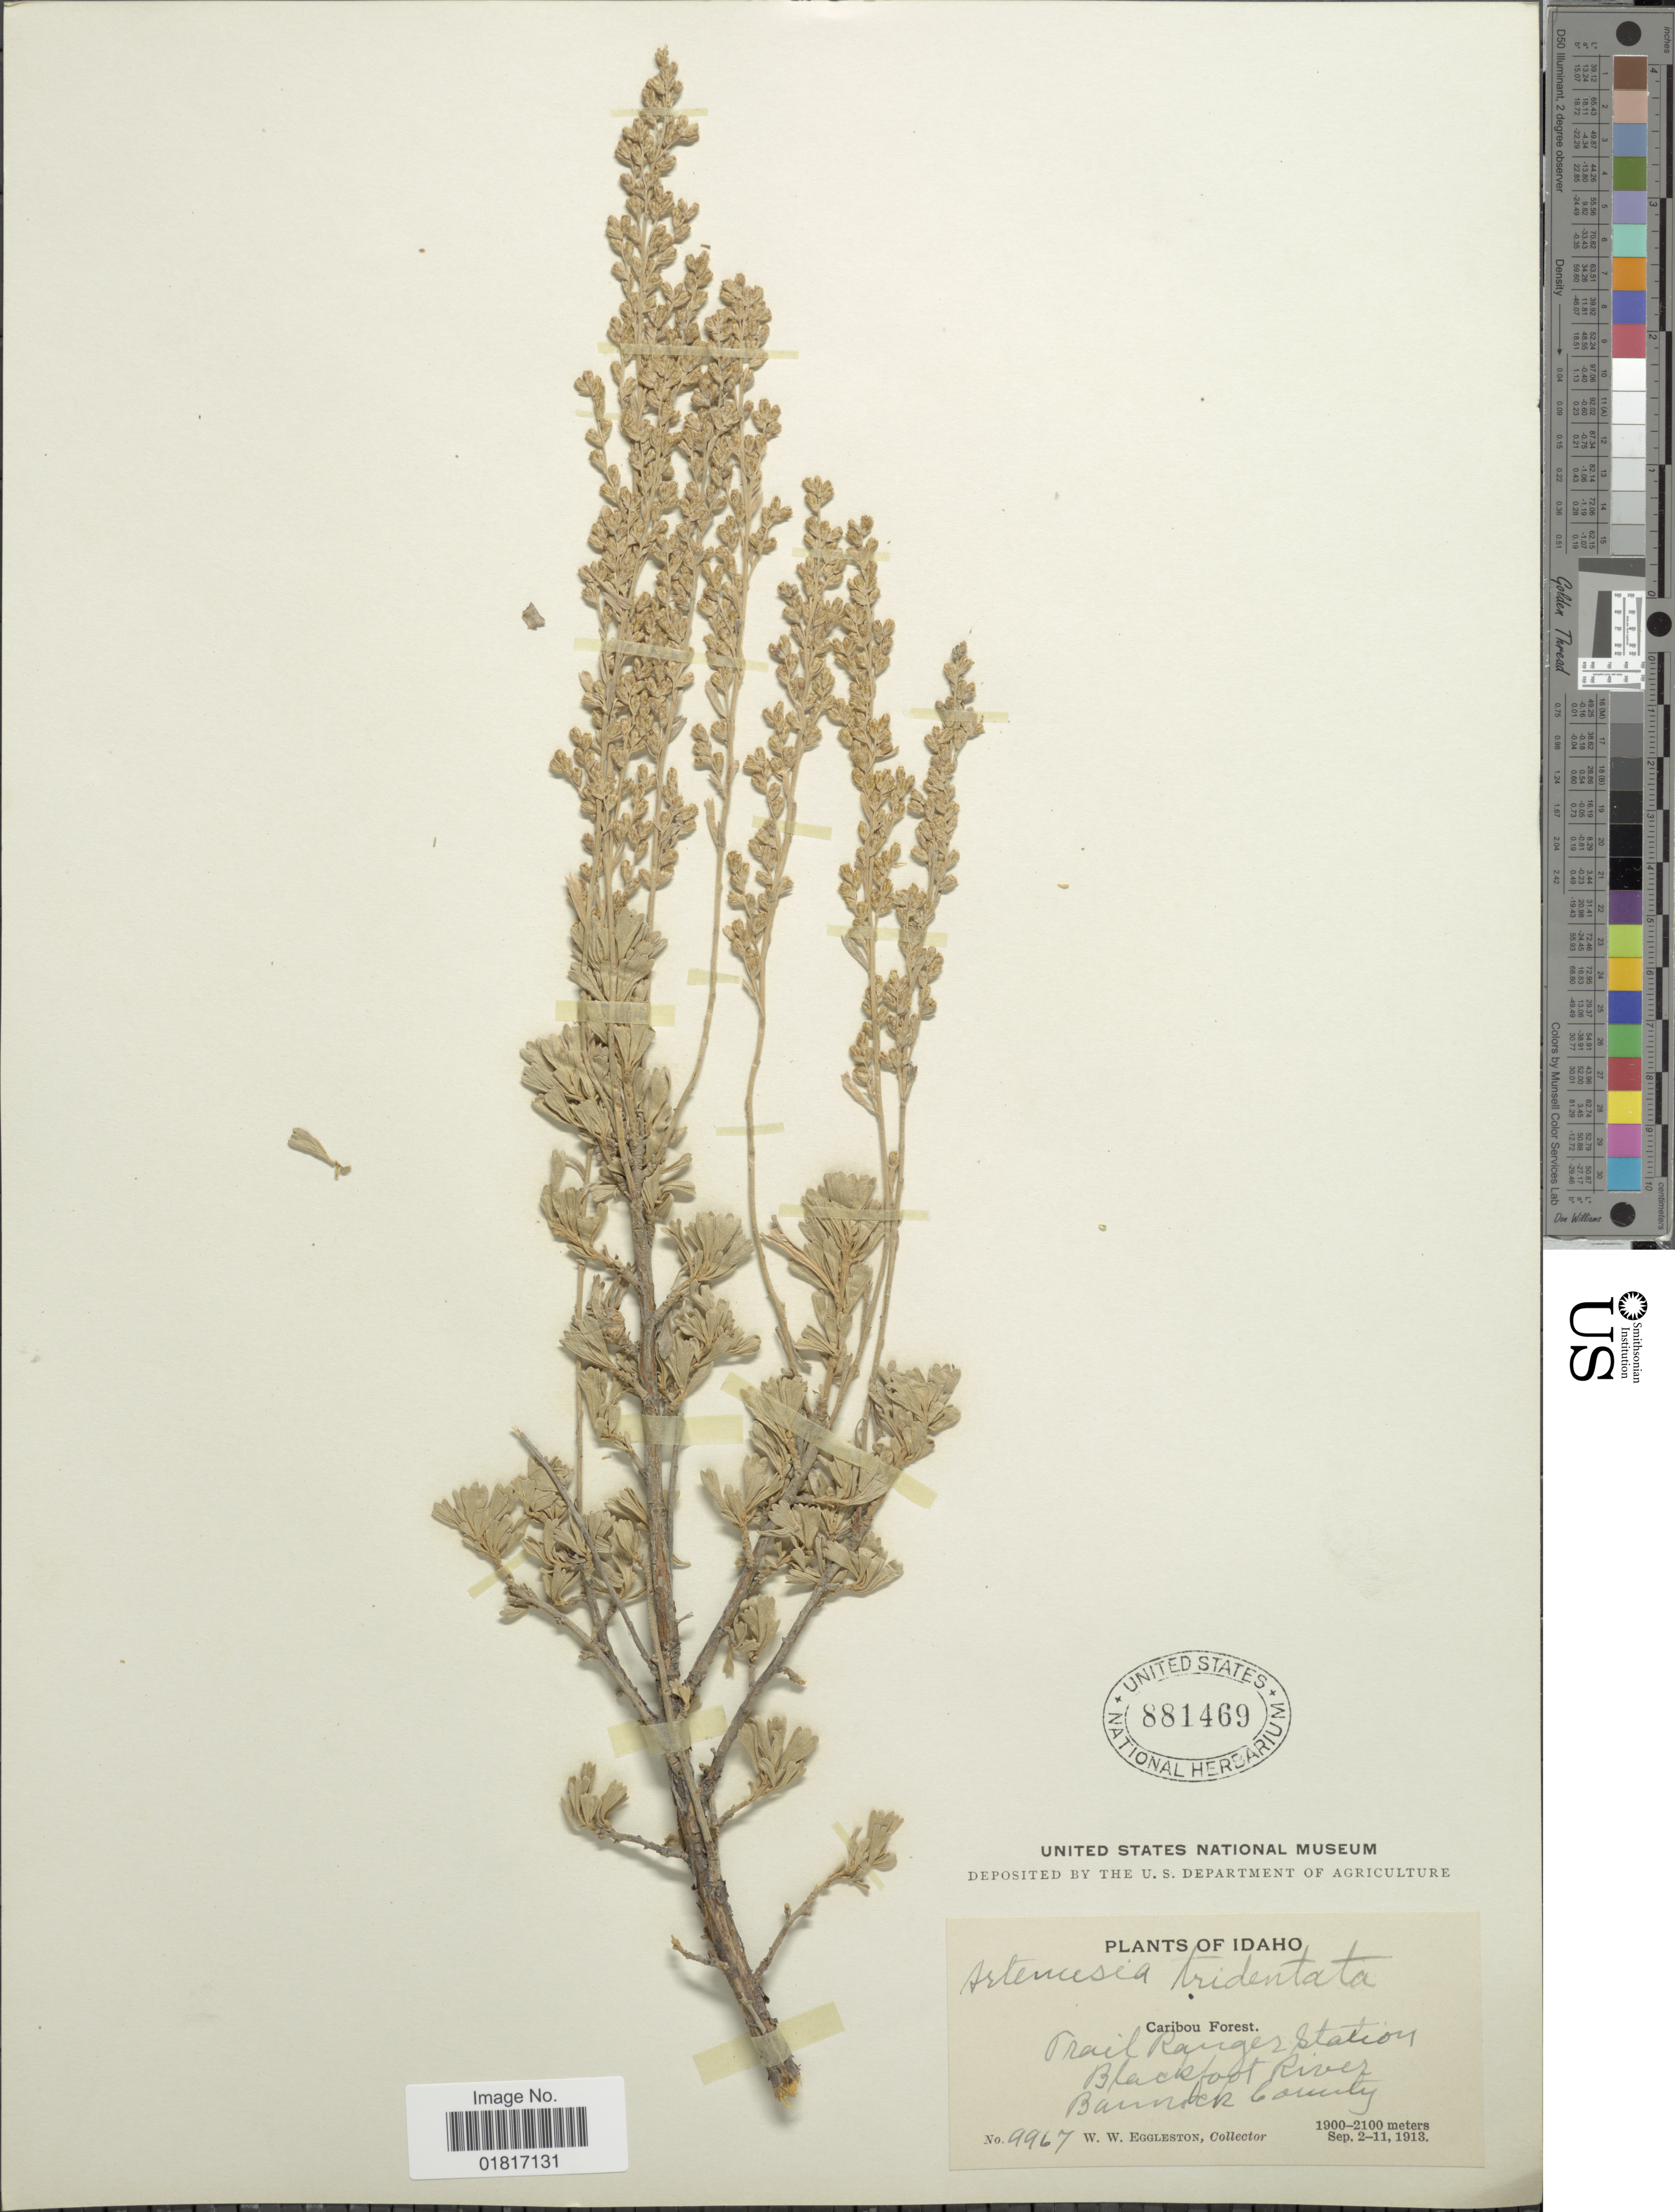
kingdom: Plantae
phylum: Tracheophyta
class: Magnoliopsida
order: Asterales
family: Asteraceae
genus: Artemisia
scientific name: Artemisia tridentata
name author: Nutt.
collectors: W. W. Eggleston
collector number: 9967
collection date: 1913-09-02/1913-09-11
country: United States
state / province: Idaho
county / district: Bannock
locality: Caribou Forest, Trail Ranges Station Blackfoot River, Bannock County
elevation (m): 1900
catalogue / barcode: US 881469